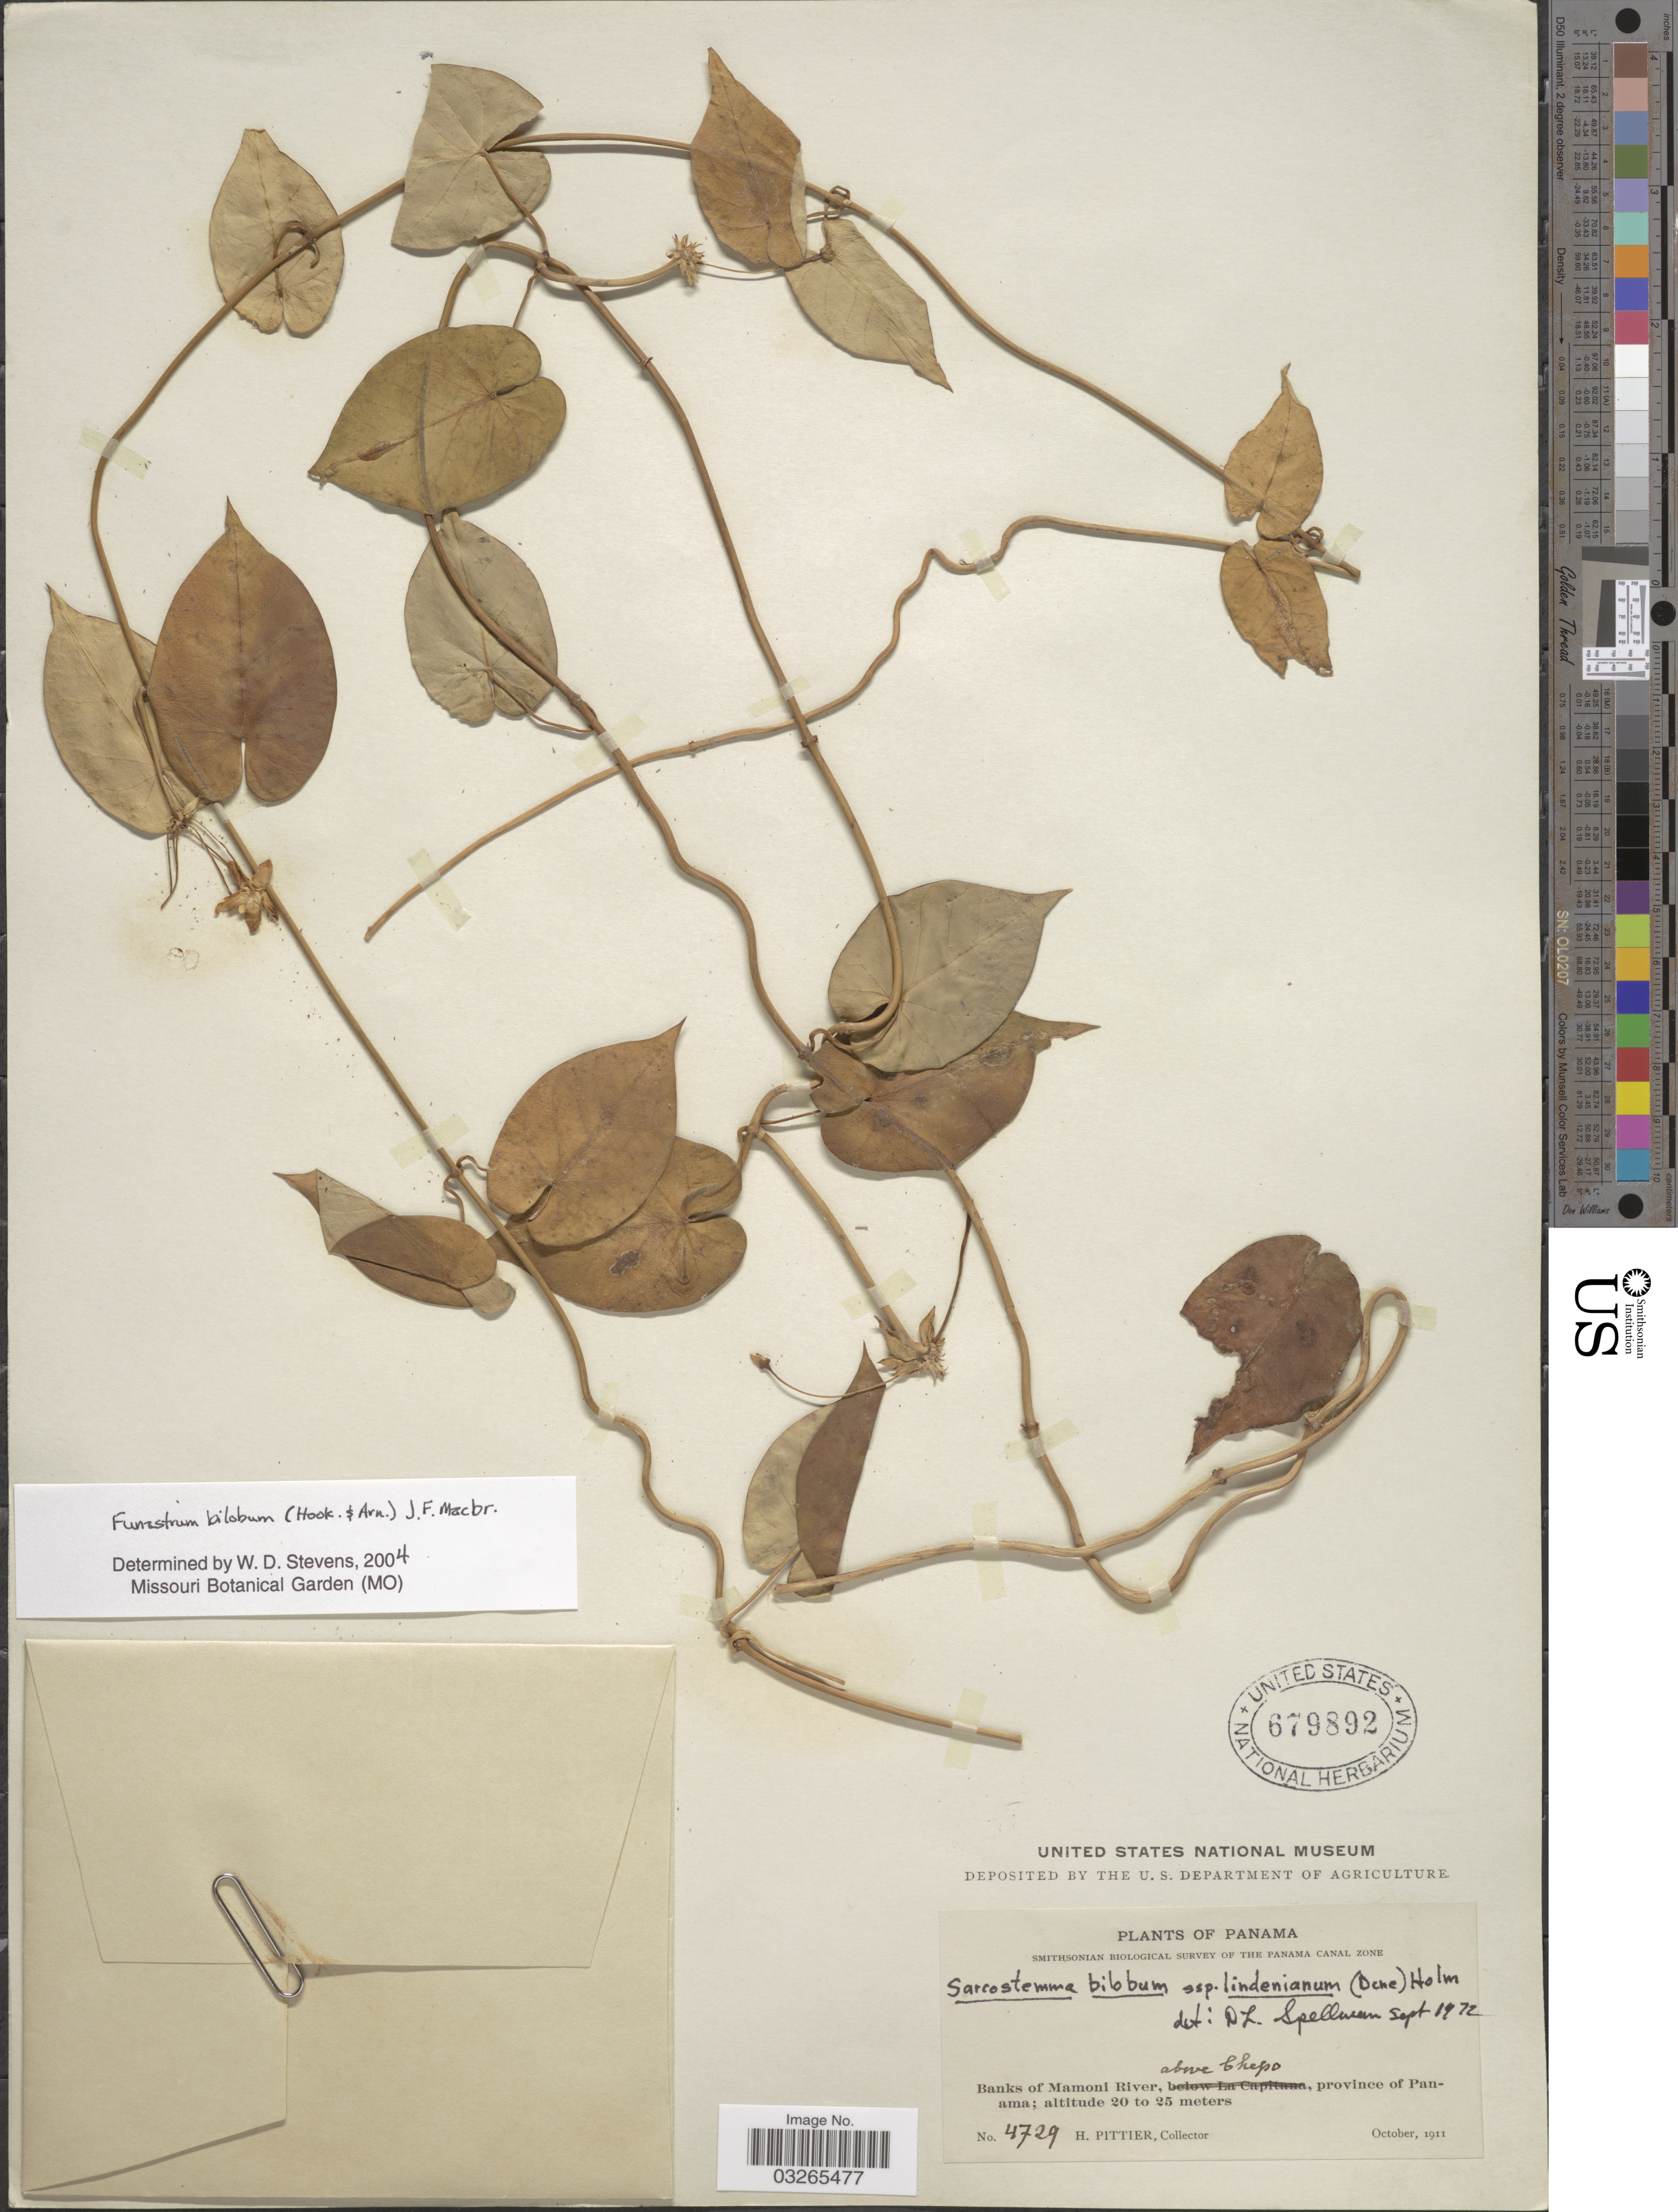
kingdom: Plantae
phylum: Tracheophyta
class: Magnoliopsida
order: Gentianales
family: Apocynaceae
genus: Sarcostemma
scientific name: Sarcostemma bilobum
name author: Hook. & Arn.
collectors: H. F. Pittier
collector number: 4729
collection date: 1911-10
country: Panama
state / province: Panamá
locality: The Panama Canal Zone. Banks of Mamoni River, above Chepo.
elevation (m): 20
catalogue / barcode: US 679892